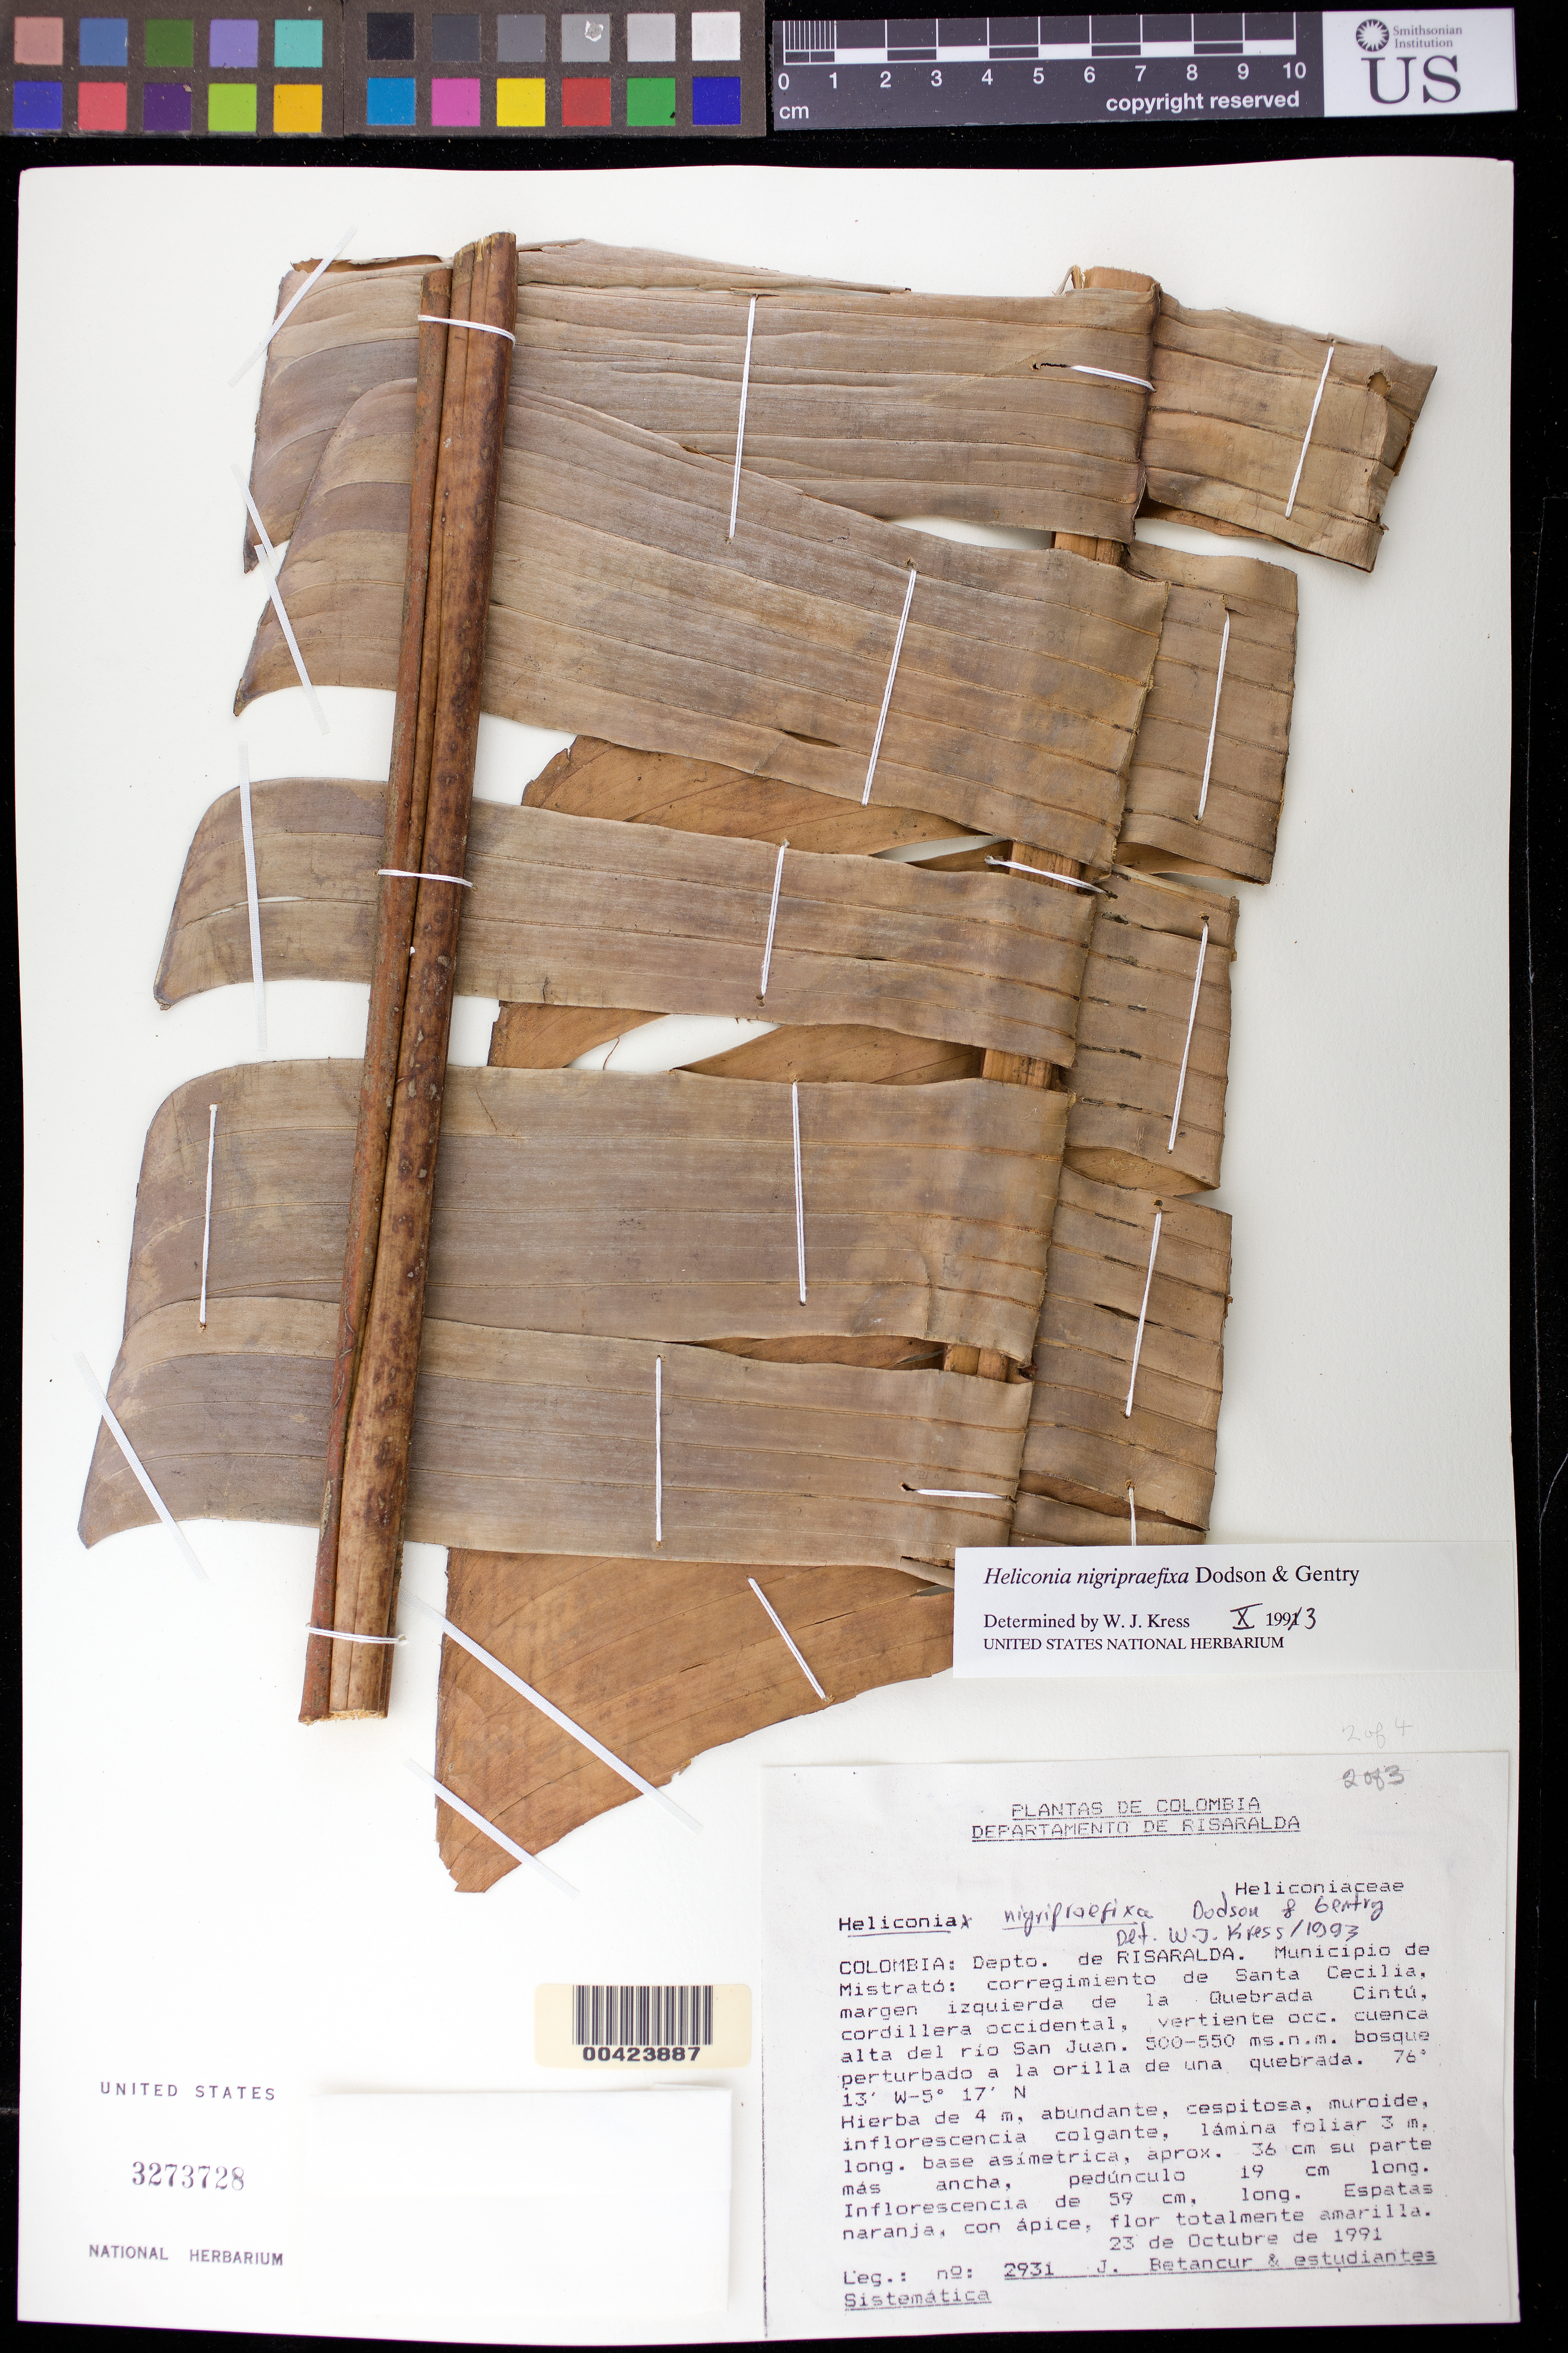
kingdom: Plantae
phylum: Tracheophyta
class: Liliopsida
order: Zingiberales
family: Heliconiaceae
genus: Heliconia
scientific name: Heliconia nigripraefixa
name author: Dodson & Gentry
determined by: Kress, W. J., (US), Smithsonian Institution - National Museum of Natural History (UNITED STATES)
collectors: J. C. Betancur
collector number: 2931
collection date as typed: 23 Oct 1991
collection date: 1991-10-23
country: Colombia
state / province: Risaralda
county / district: Mistrató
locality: Corregimento de Santa Cecilia; Quebrada Cintu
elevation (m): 500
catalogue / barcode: US 3272728